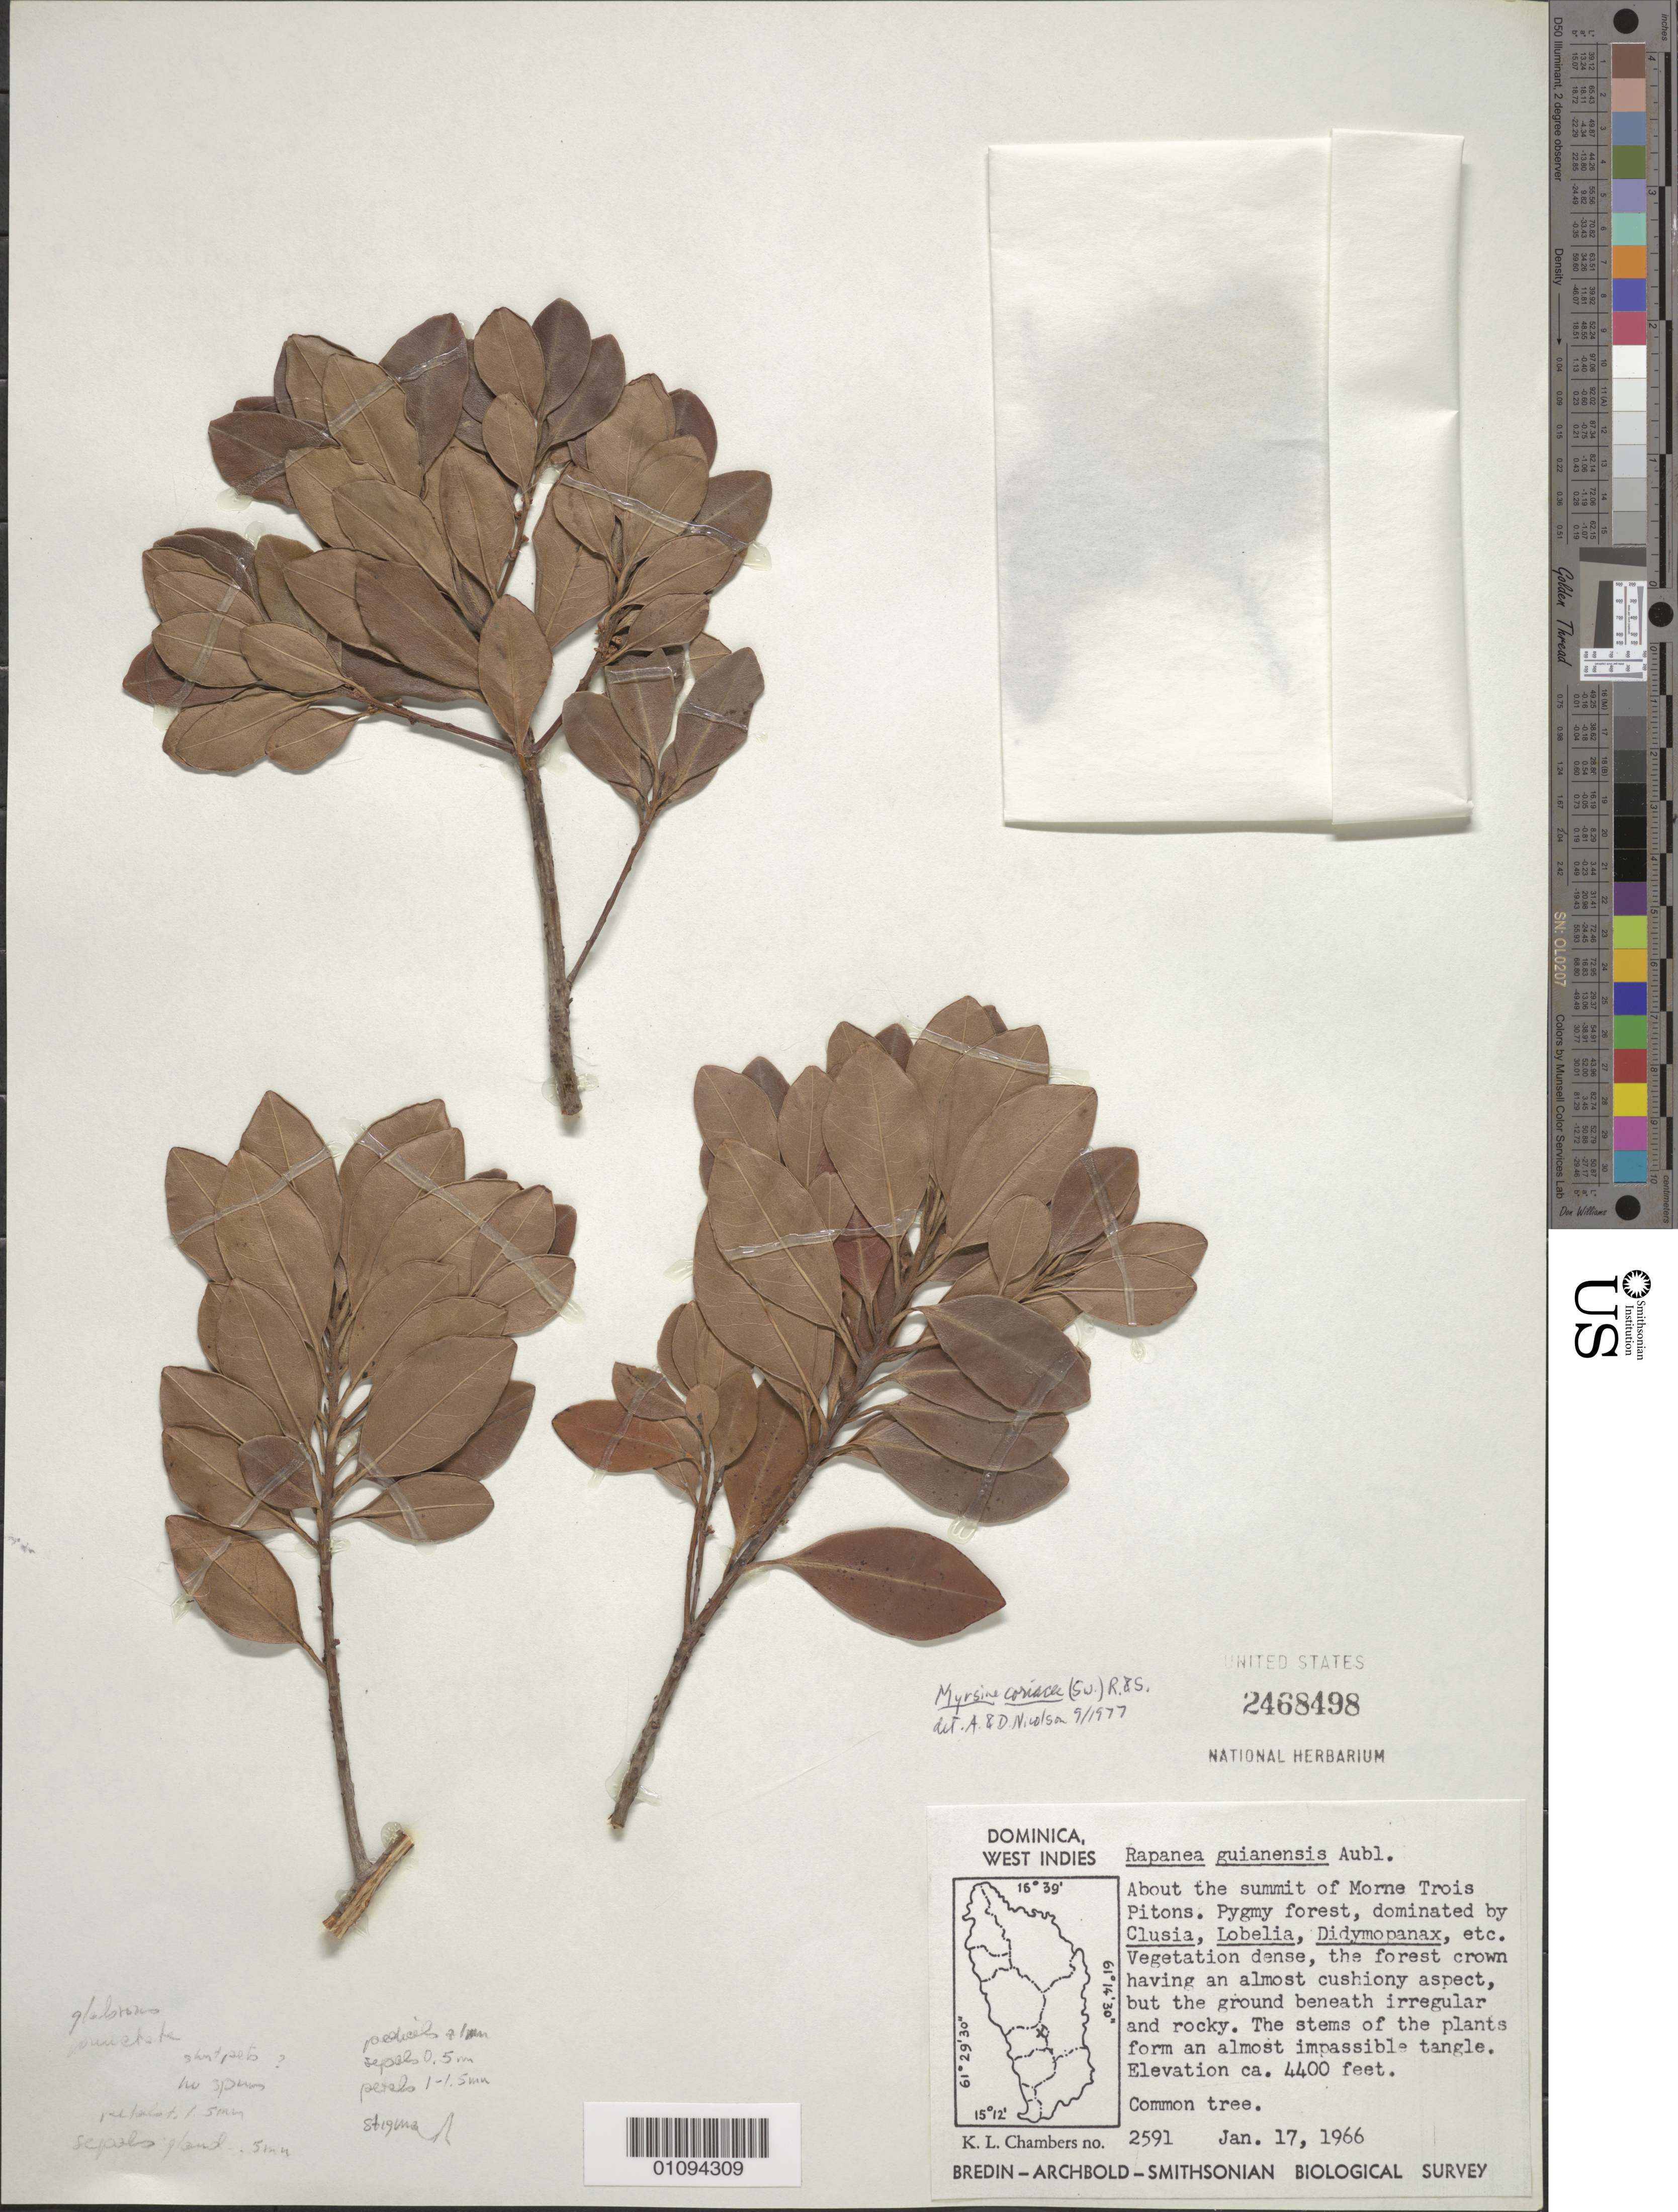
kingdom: Plantae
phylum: Tracheophyta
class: Magnoliopsida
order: Ericales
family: Primulaceae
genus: Myrsine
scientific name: Myrsine coriacea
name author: (Sw.) R. Br. ex Roem. & Schult.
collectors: K. L. Chambers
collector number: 2591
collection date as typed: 17 Jan 1966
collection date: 1966-01-17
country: Dominica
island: Dominica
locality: Morne Trois Pitons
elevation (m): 1341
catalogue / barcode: US 2468498